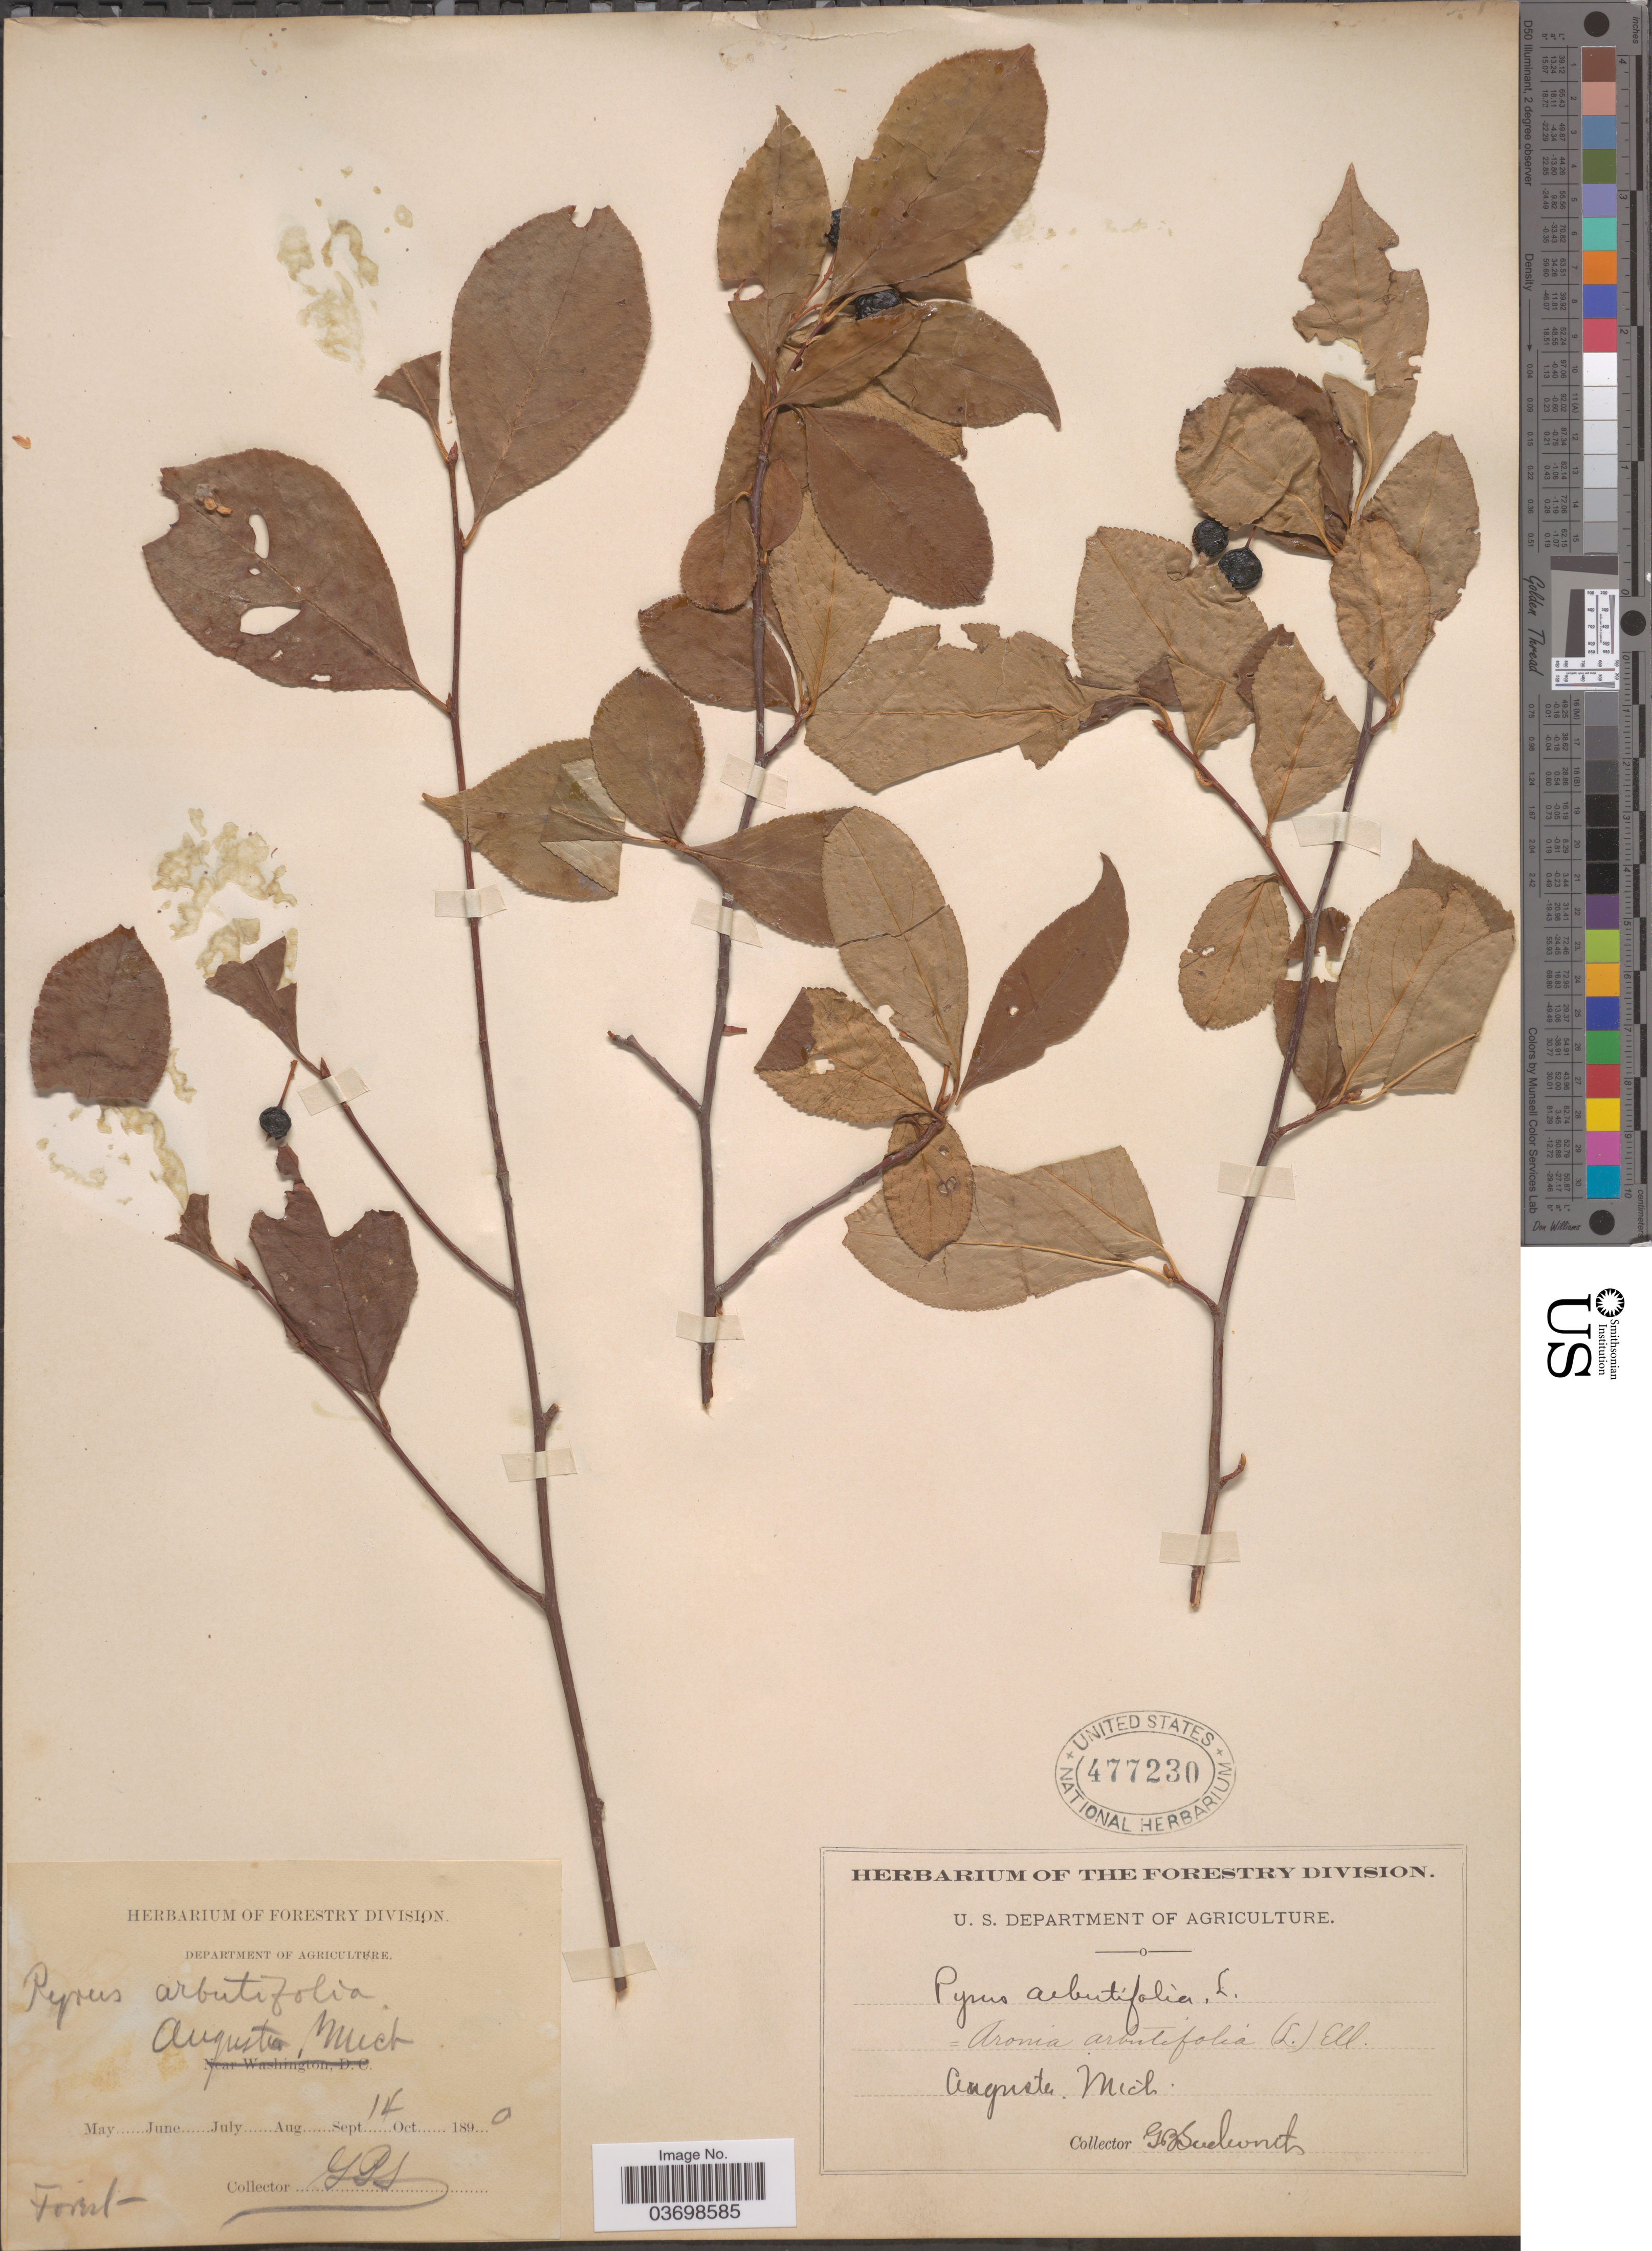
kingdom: Plantae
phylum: Tracheophyta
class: Magnoliopsida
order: Rosales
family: Rosaceae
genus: Aronia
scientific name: Aronia melanocarpa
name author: (Michx.) Elliott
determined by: Strong, M. T., (US), Smithsonian Institution - National Museum of Natural History (UNITED STATES)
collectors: G. B. Sudworth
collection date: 1890-09-14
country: United States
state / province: Michigan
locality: Augusta.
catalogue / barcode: US 477230